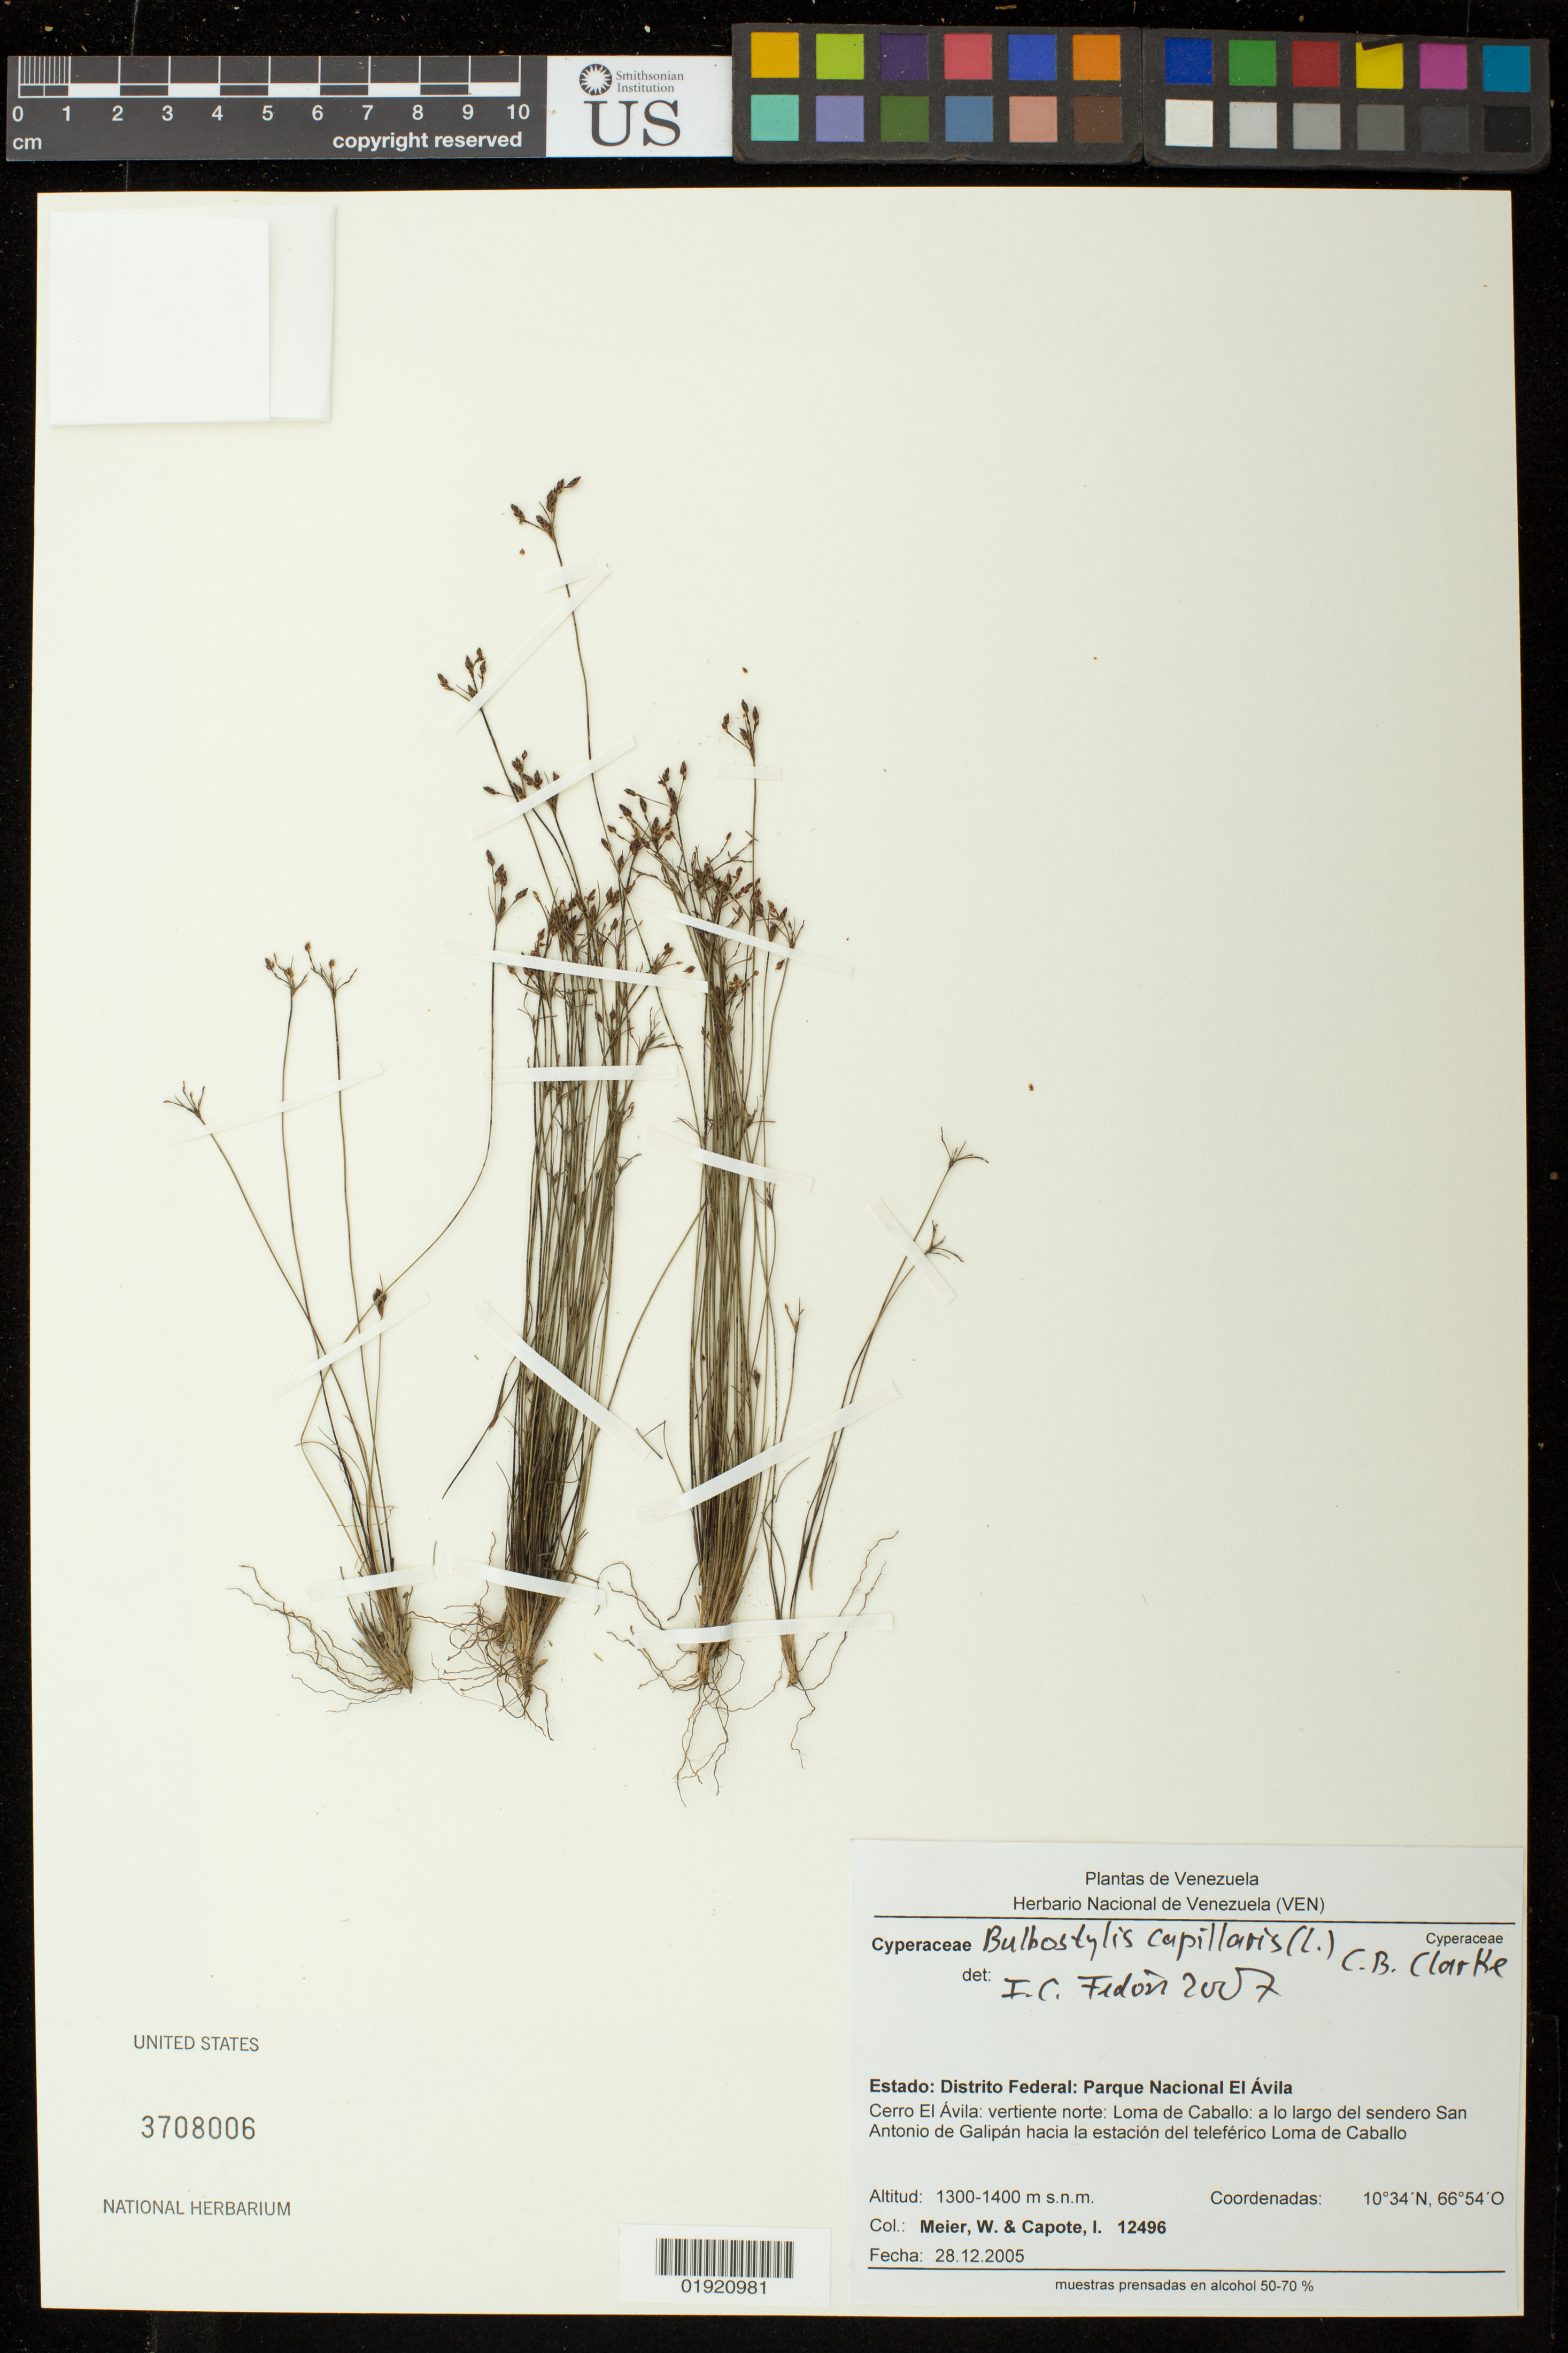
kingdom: Plantae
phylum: Tracheophyta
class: Liliopsida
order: Poales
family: Cyperaceae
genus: Bulbostylis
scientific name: Bulbostylis scabra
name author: (J. Presl & C. Presl) C.B. Clarke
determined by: Maciel-Silva, J. F.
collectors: W. Meier & I. Capote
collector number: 12496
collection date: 2005-12-28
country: Venezuela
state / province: Miranda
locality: Estado: Distrito Federal: Parque Nacional El Avila. Cerro El Avila: vertiente norte: Loma de Caballo: a lo largo del sendero San Antonio de Galipan hacia la estacion del teleferico Loma de Caballo.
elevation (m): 1300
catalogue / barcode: US 3708006